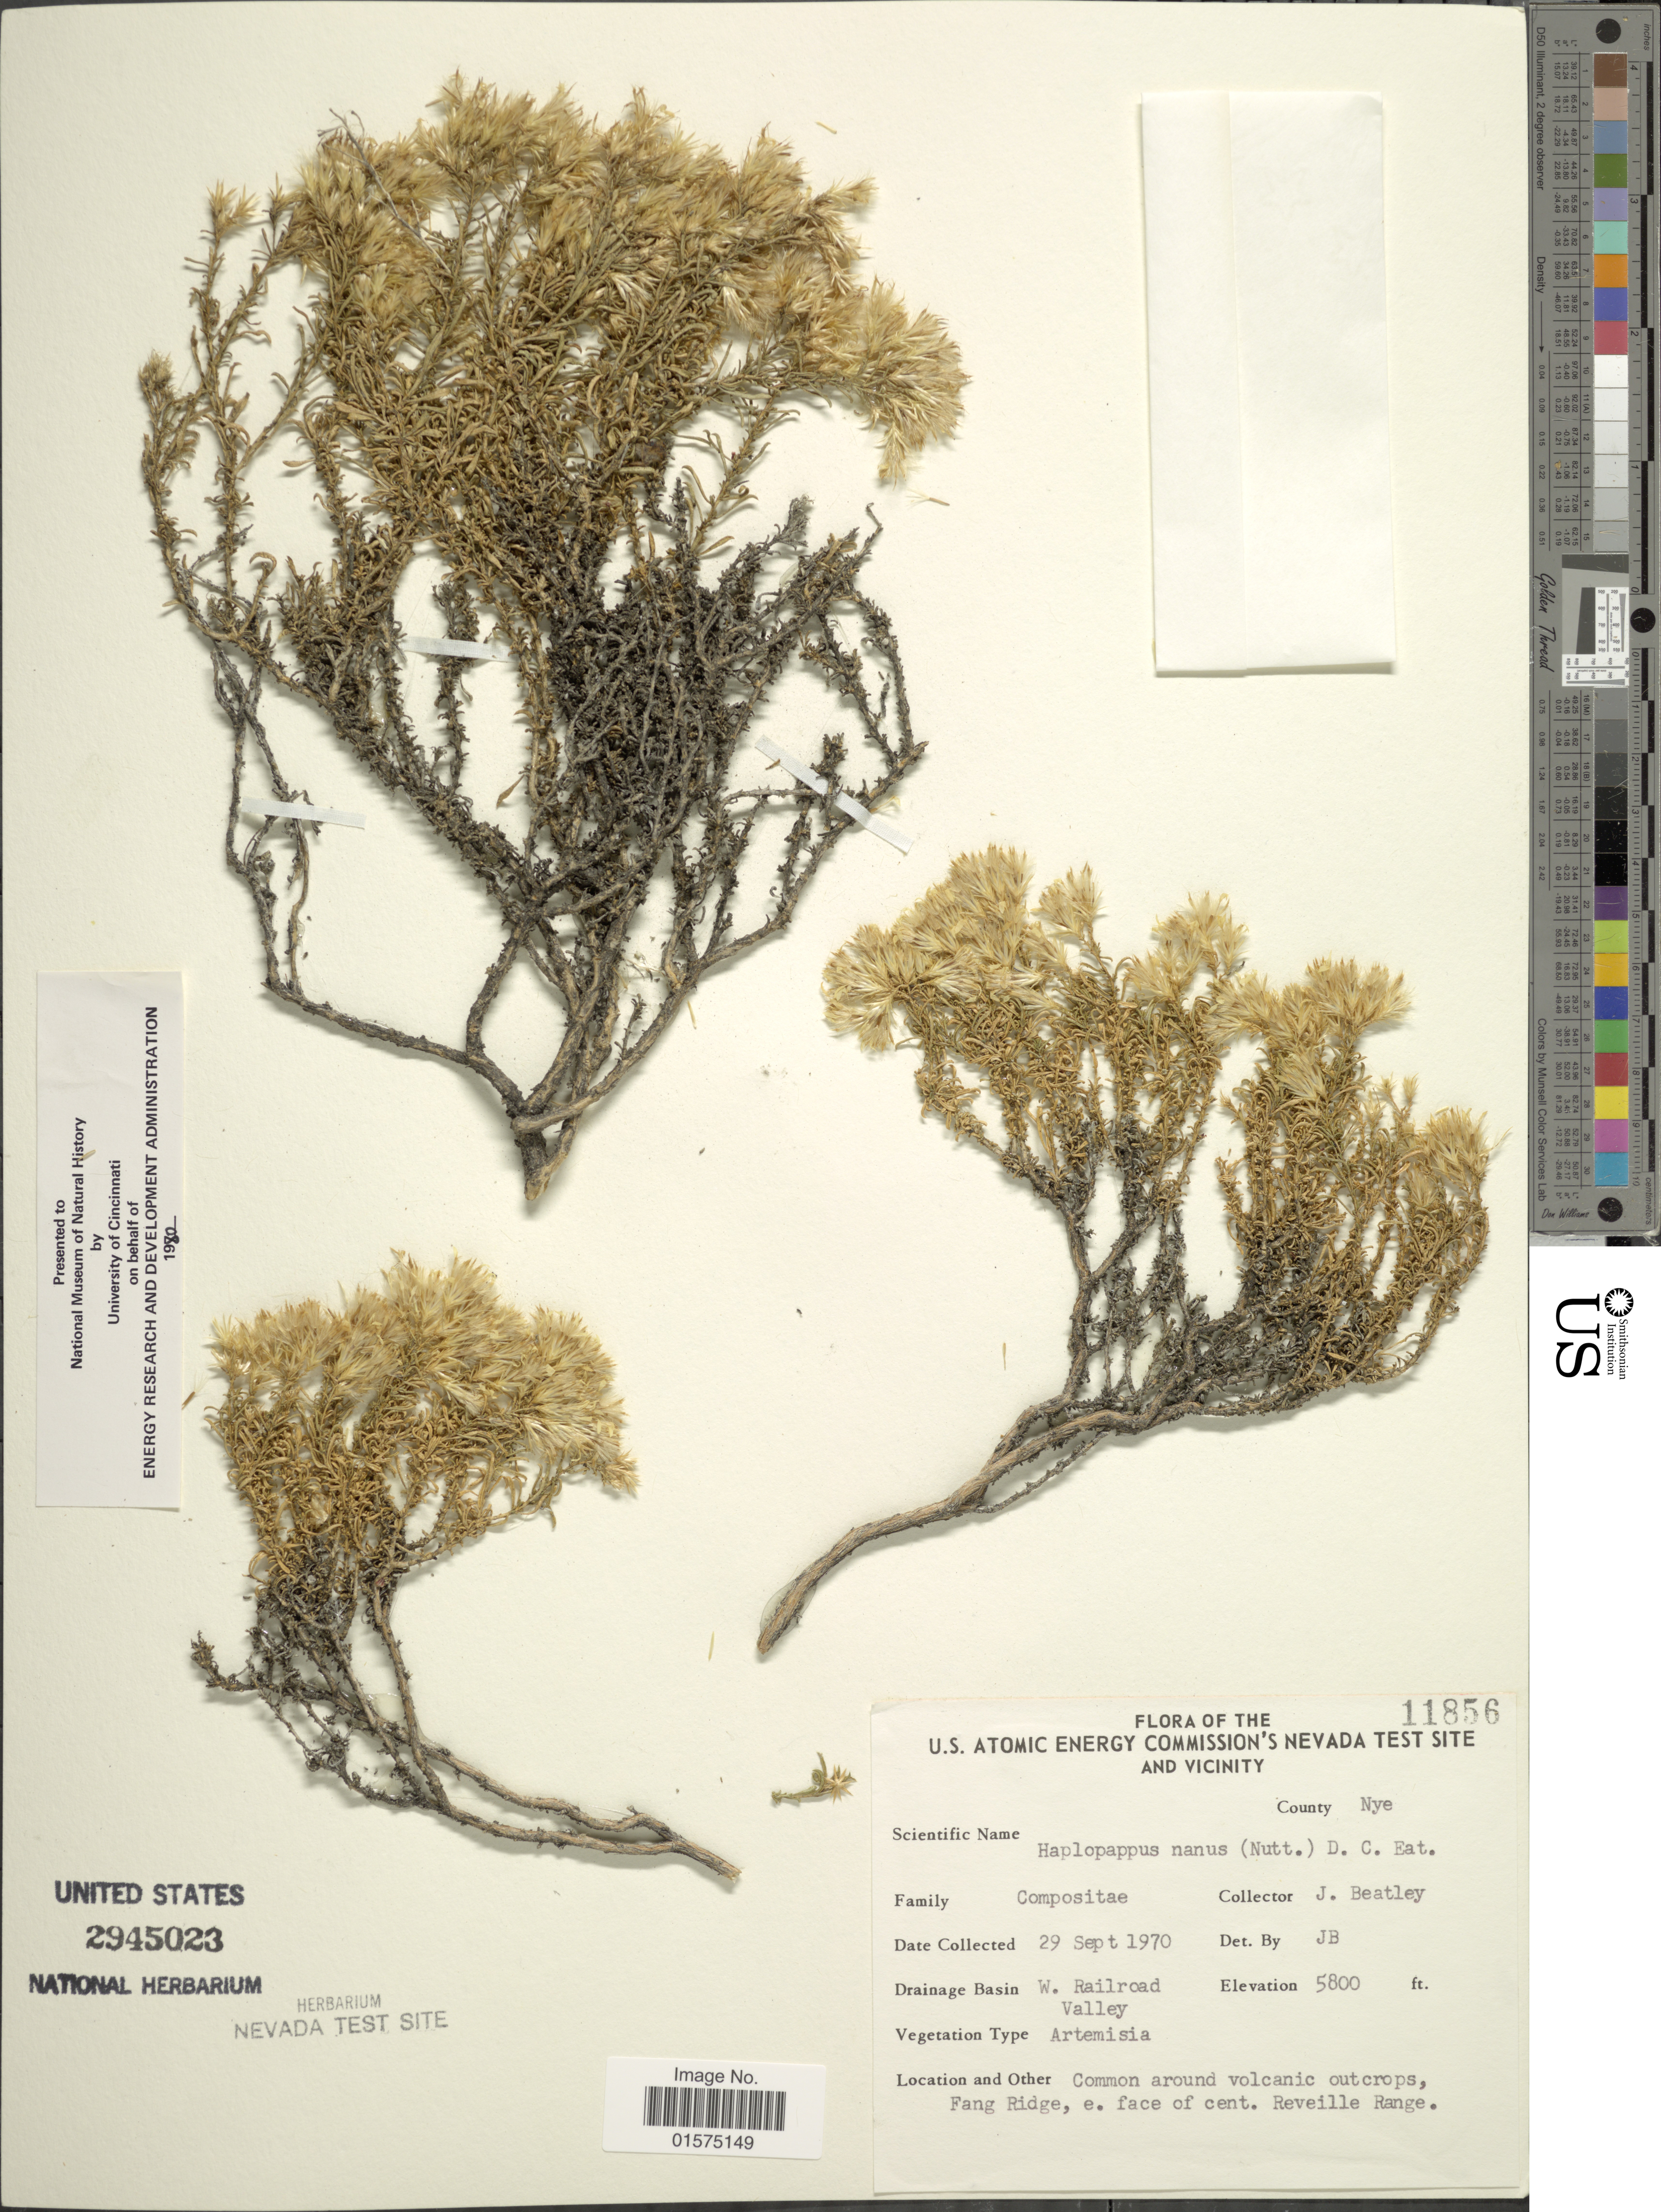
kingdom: Plantae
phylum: Tracheophyta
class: Magnoliopsida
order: Asterales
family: Asteraceae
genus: Ericameria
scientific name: Ericameria nana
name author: Nutt.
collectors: J. C. Beatley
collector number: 11856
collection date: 1970-09-29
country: United States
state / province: Nevada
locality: U.S. Atomic Energy Commission's Nevada Test Site and vicinity. County Nye. Drainage Basin W. Railroad Valley. Fang Ridge, e. face of cent. Reveille Range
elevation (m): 1768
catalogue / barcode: US 2945023